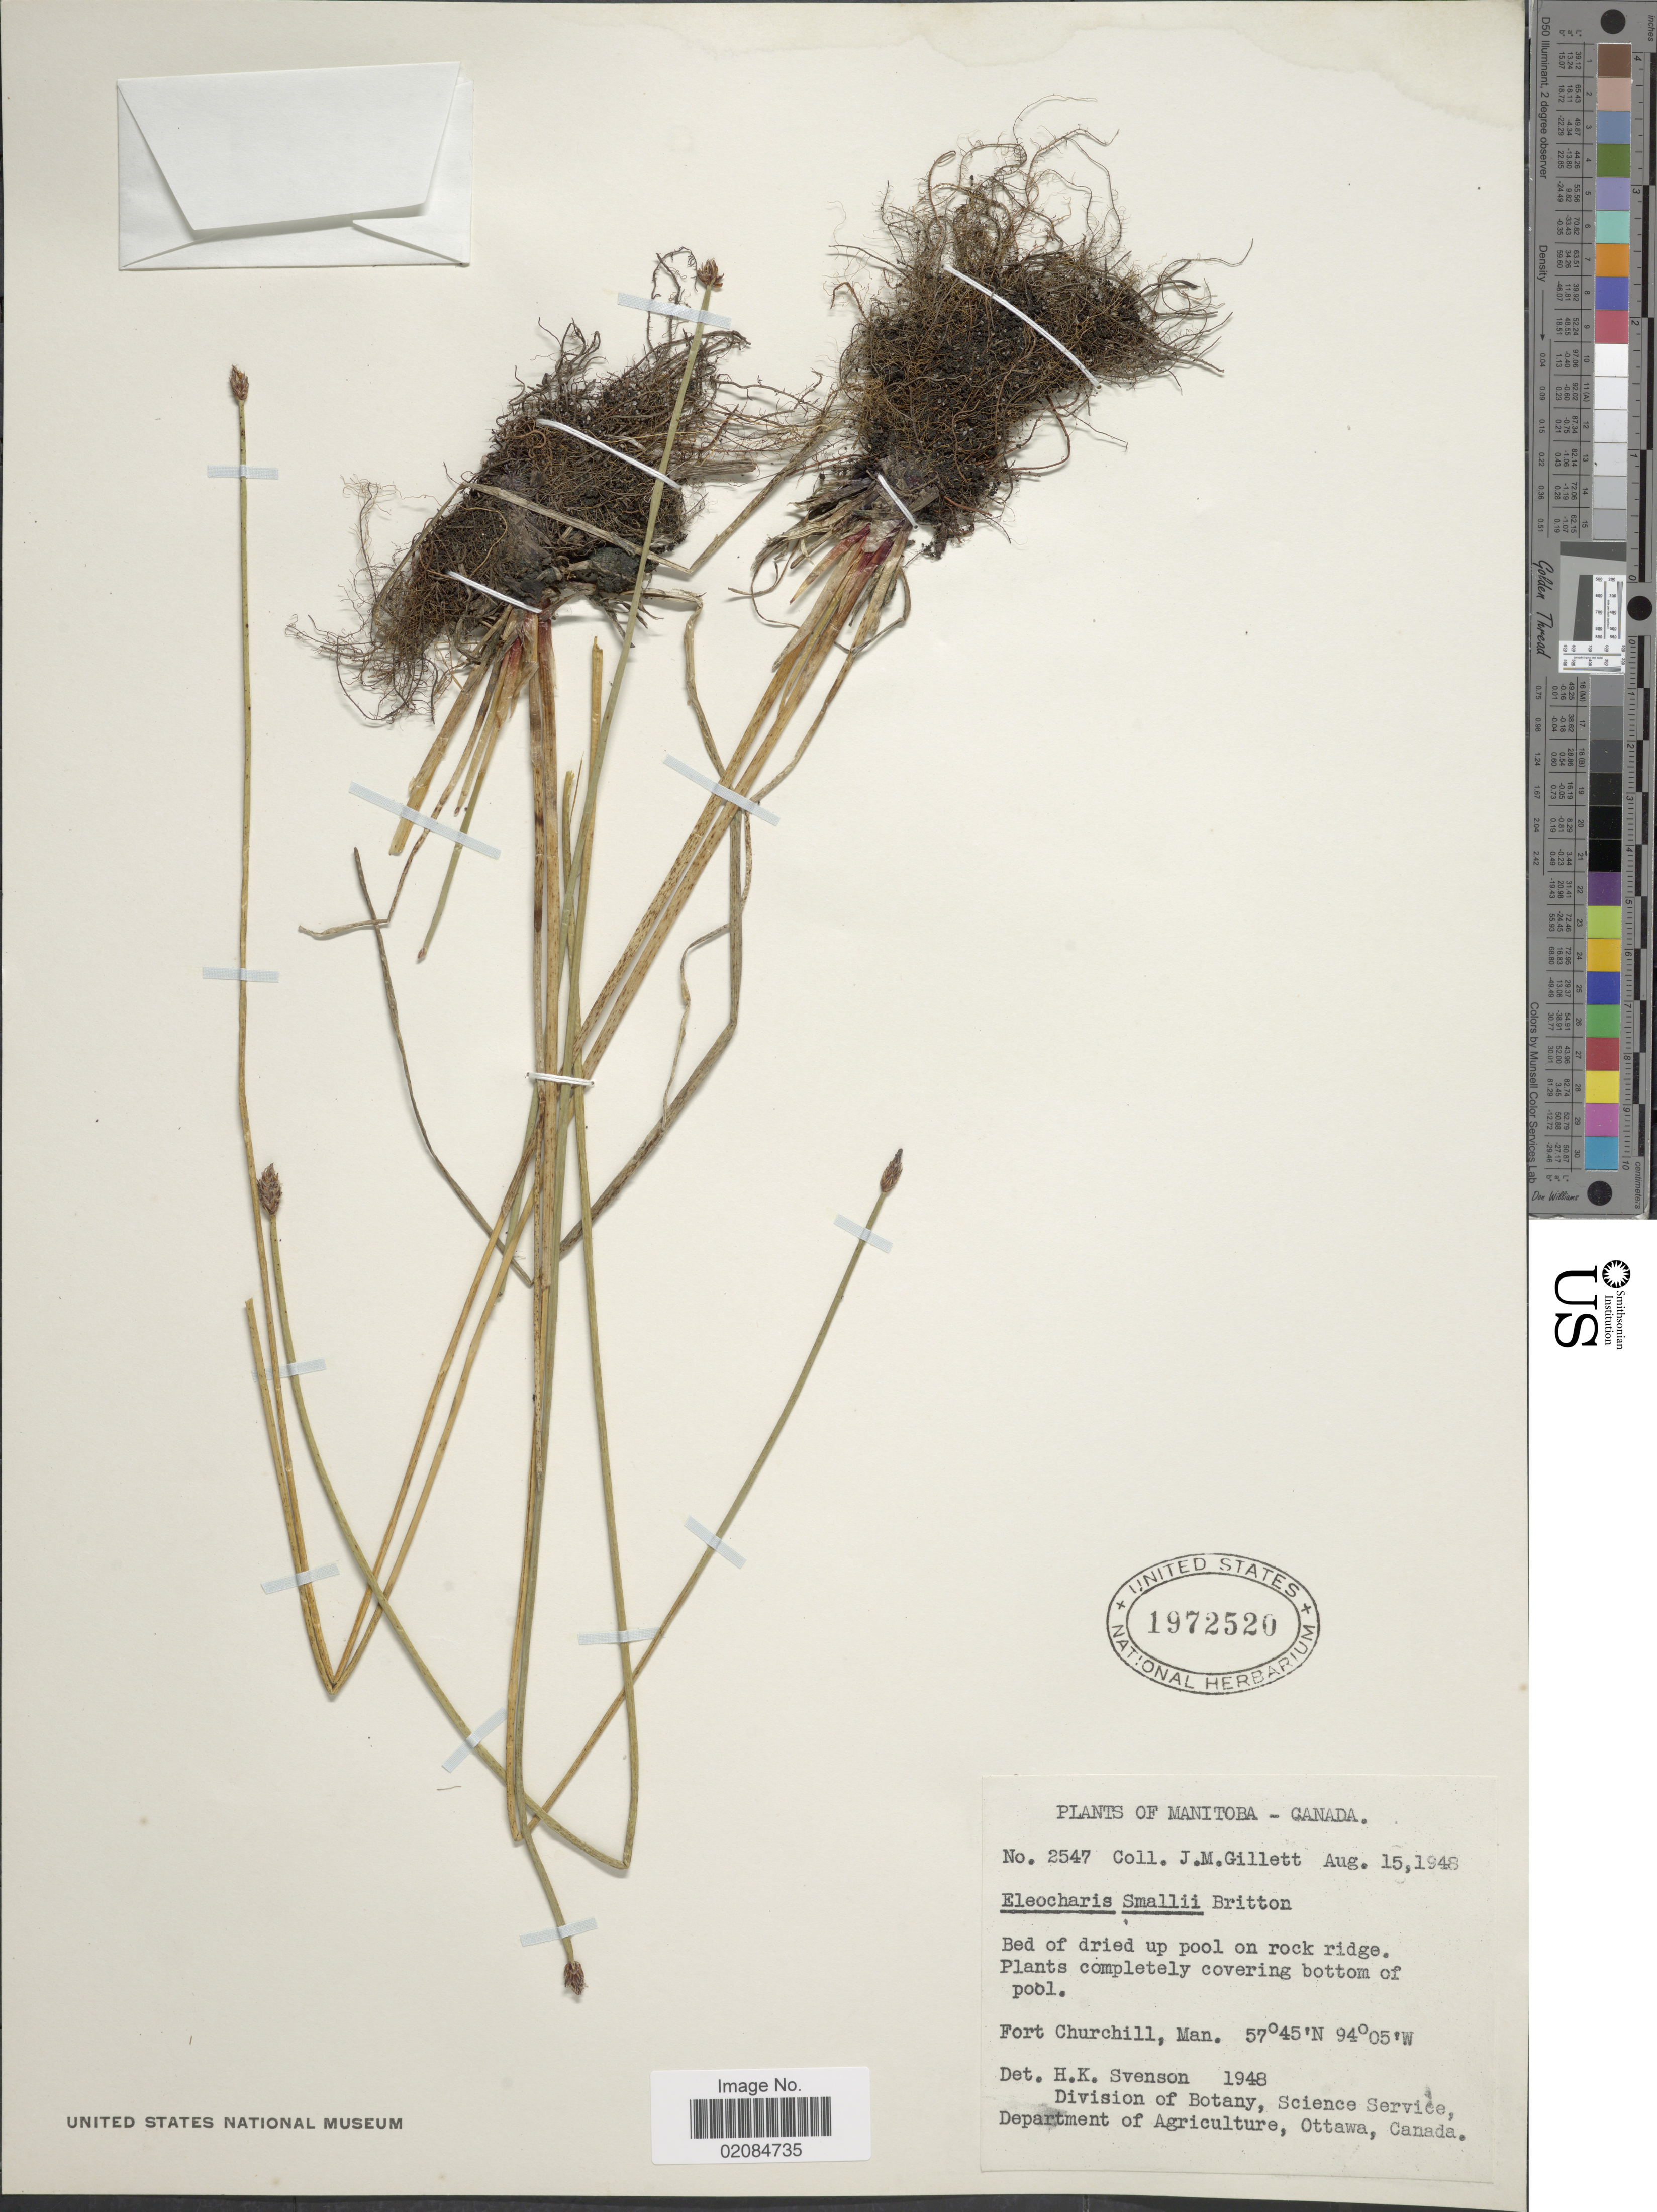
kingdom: Plantae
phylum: Tracheophyta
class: Liliopsida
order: Poales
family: Cyperaceae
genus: Eleocharis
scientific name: Eleocharis palustris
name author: (L.) Roem. & Schult.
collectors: J. M. Gillett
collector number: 2547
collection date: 1948-08-15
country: Canada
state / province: Manitoba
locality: Fort Churchill, Man.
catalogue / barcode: US 1972520